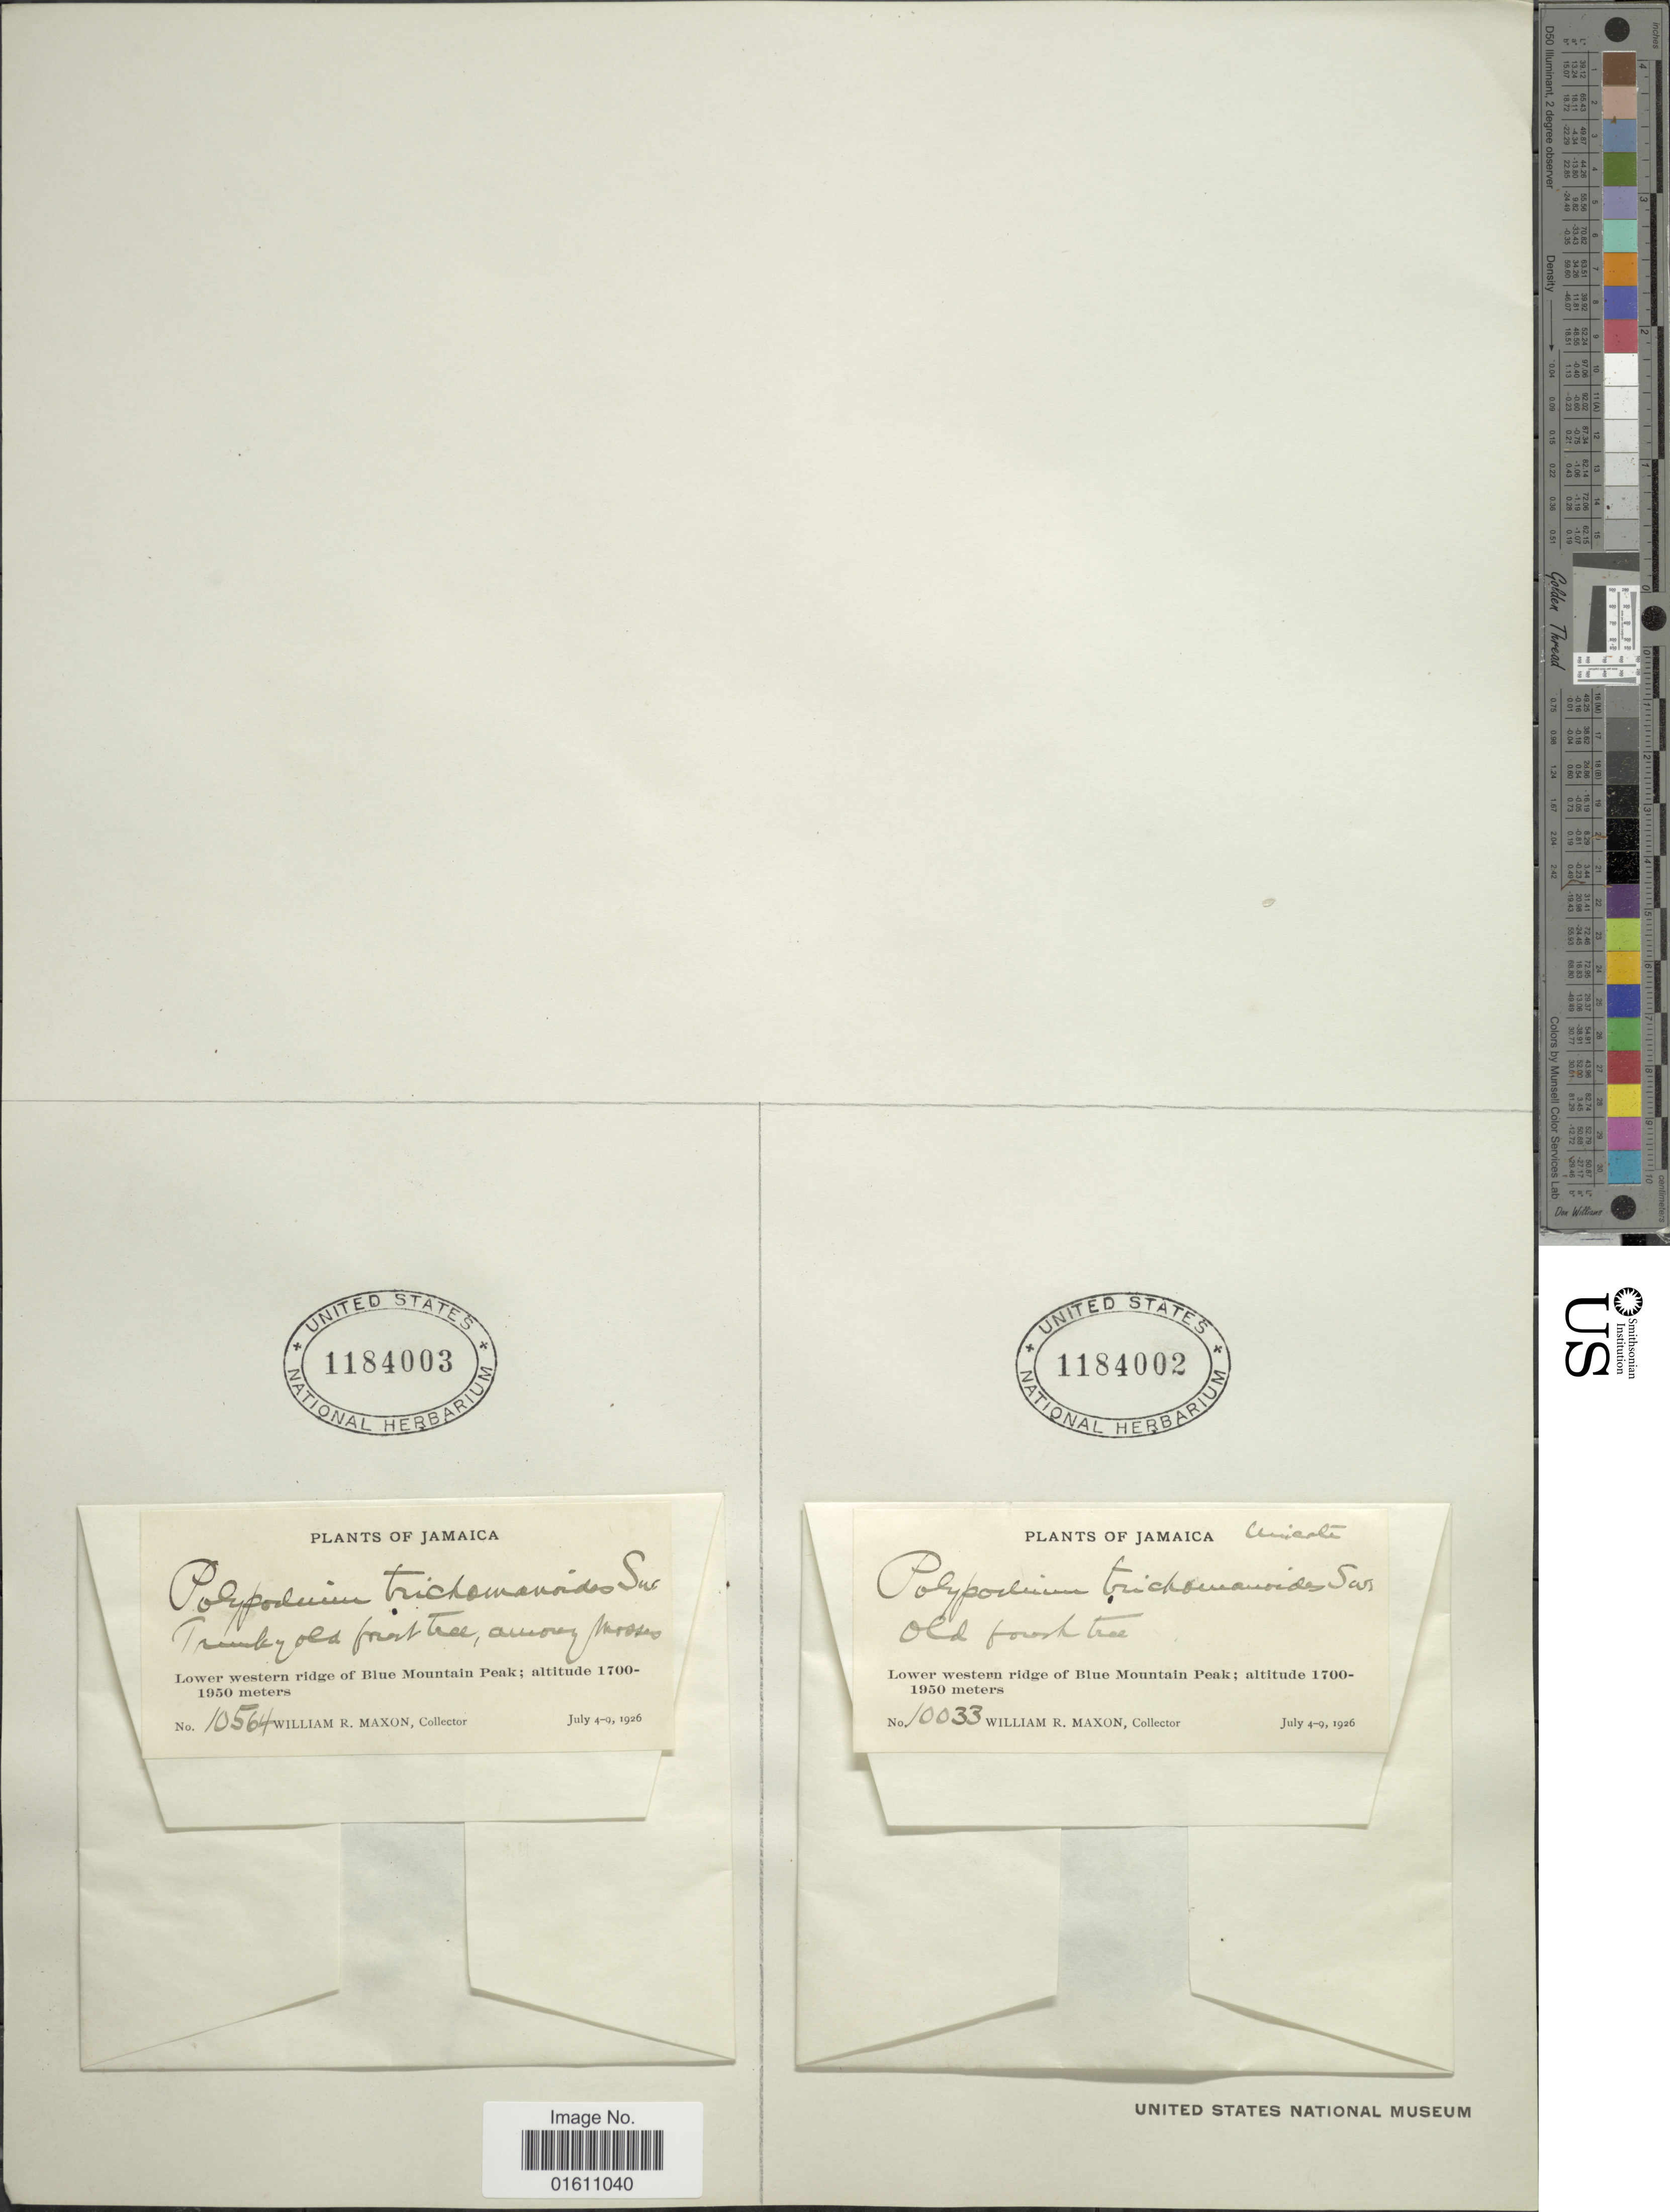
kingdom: Plantae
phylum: Tracheophyta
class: Polypodiopsida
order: Polypodiales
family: Polypodiaceae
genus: Moranopteris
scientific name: Moranopteris trichomanoides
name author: (Sw.) R. Y. Hirai & J. Prado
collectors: W. R. Maxon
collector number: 10033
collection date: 1926-04-07/1926-07-09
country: Jamaica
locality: Lower western ridge of Blue Mountain Peak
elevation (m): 1700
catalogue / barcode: US 1184002-2